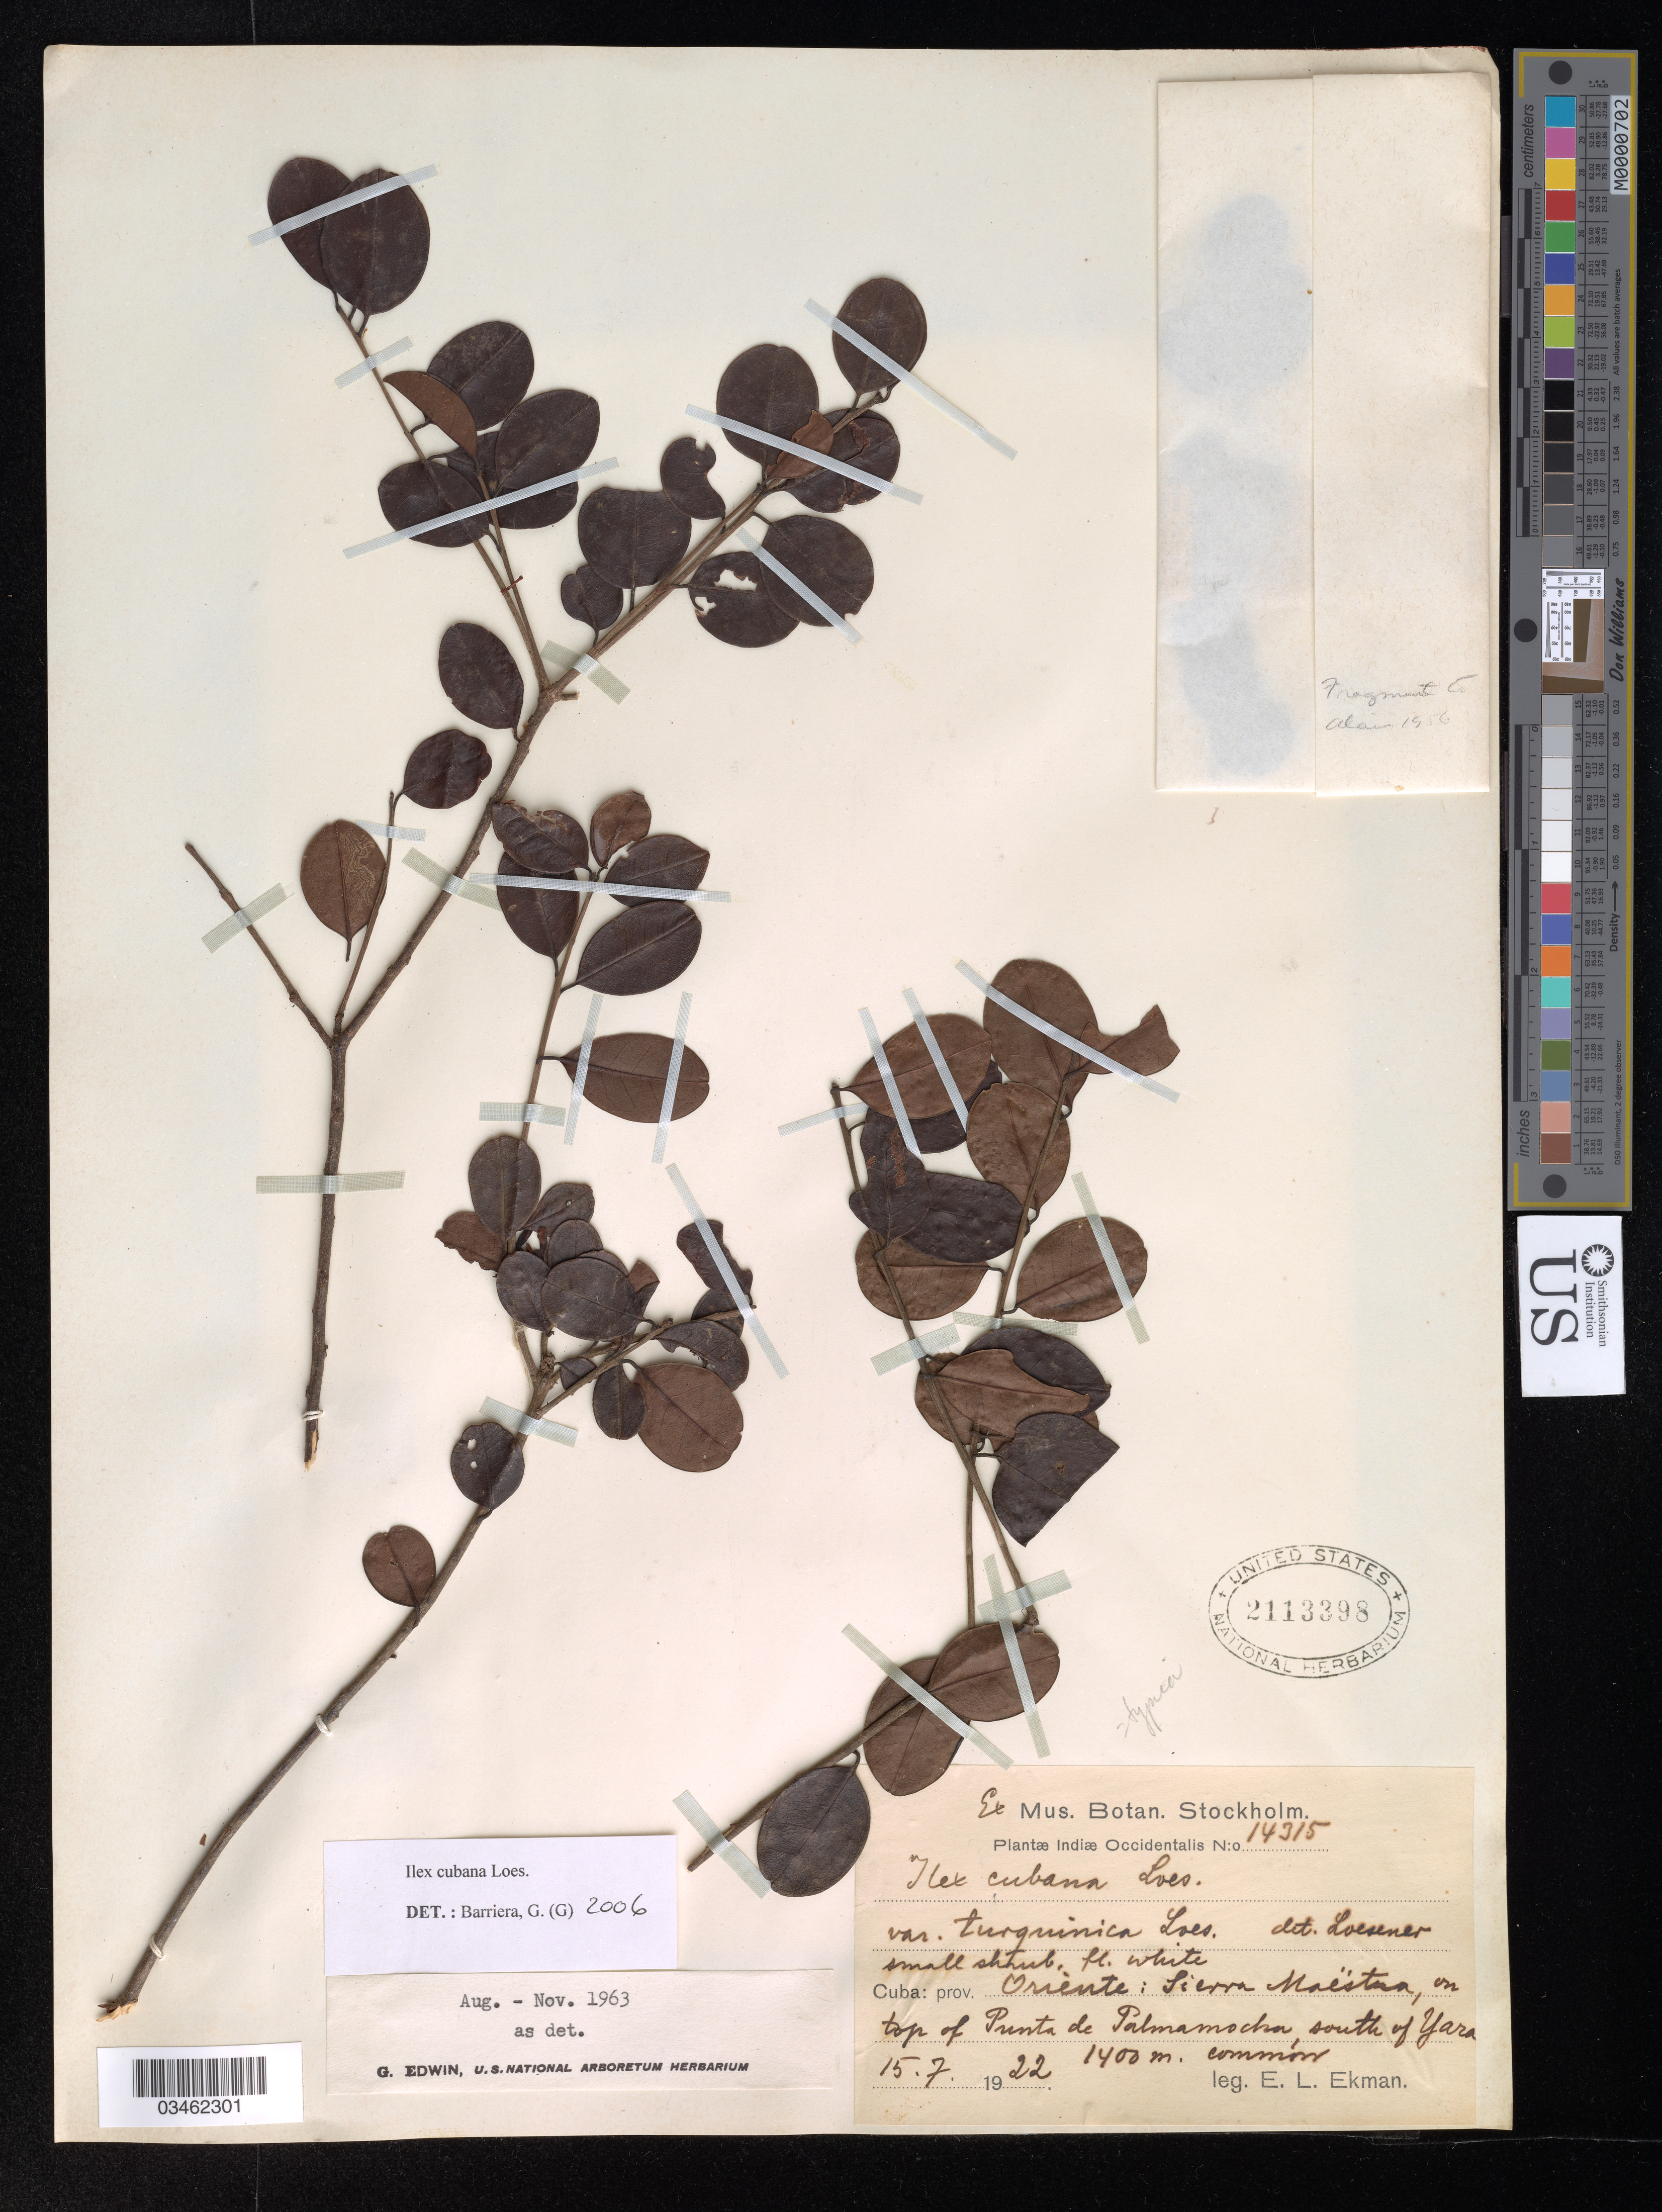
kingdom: Plantae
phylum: Tracheophyta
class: Magnoliopsida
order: Aquifoliales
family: Aquifoliaceae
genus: Ilex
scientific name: Ilex cubana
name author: Loes.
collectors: E. L. Ekman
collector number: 14315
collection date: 1922-07-15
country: Cuba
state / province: Oriente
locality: Sierra Maëstra, on top of Punta de Palmamocha, south of Yara.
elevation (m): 1400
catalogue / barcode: US 2113398